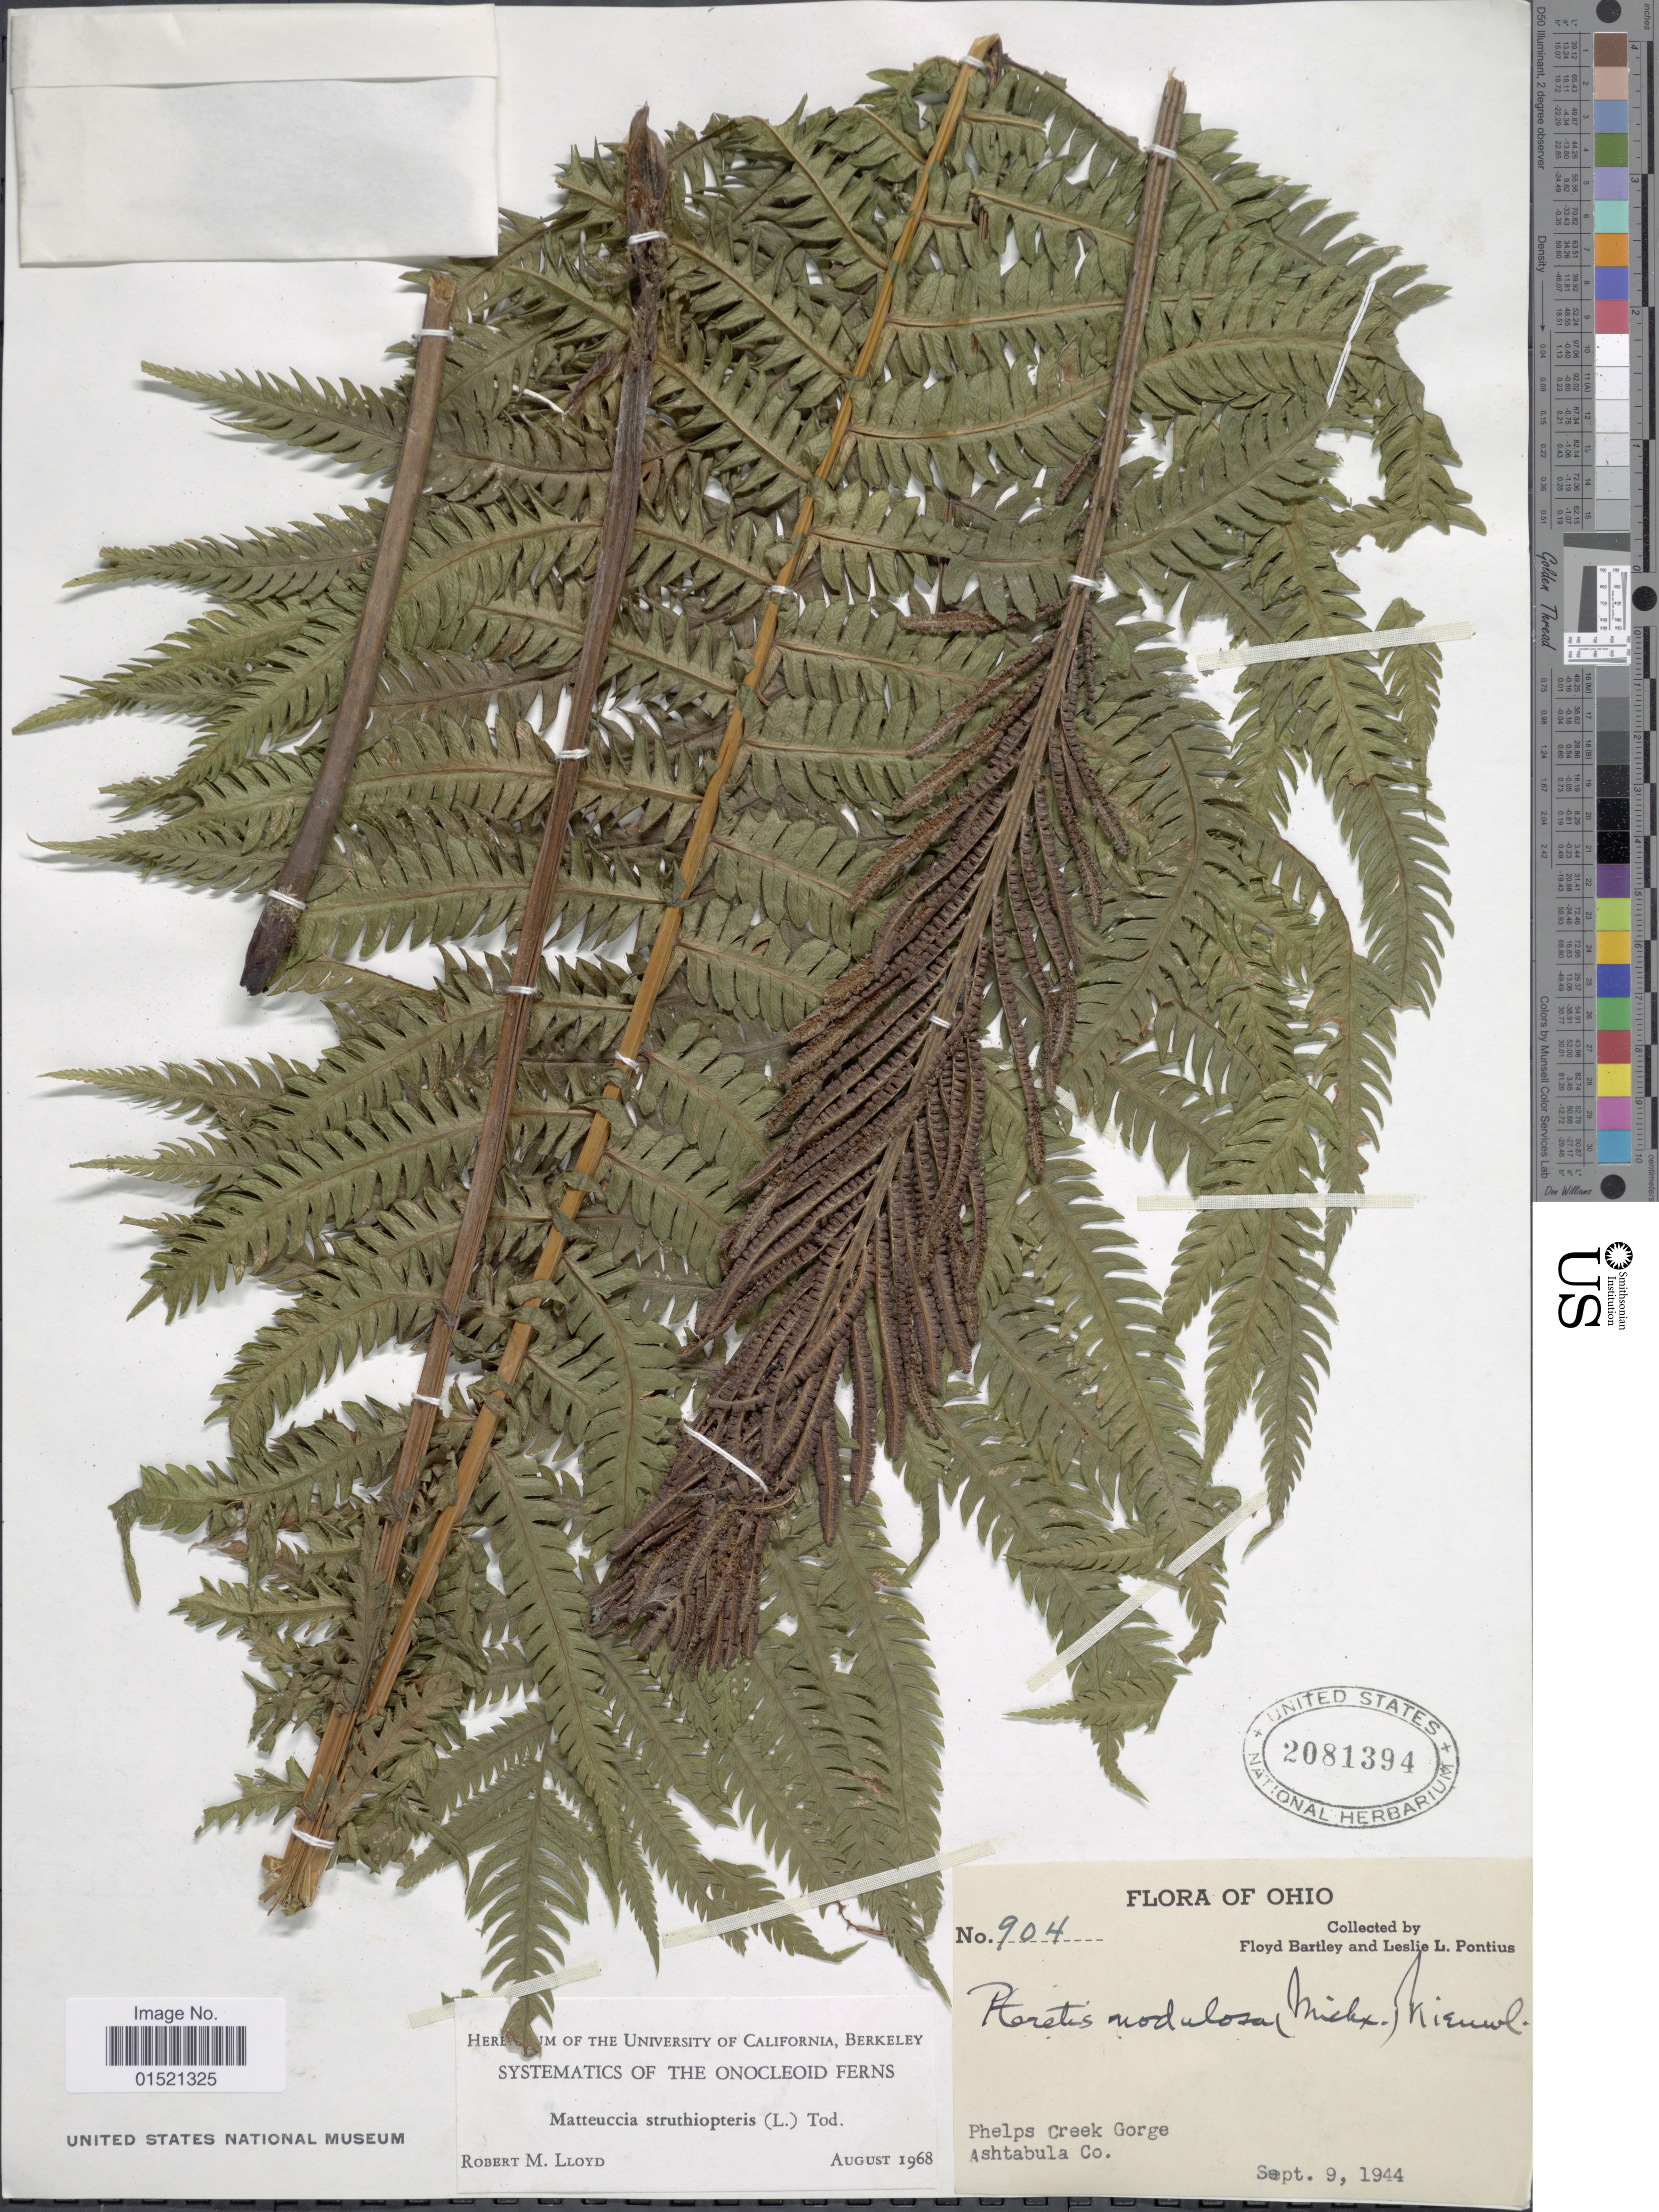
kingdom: Plantae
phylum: Tracheophyta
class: Polypodiopsida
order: Polypodiales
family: Onocleaceae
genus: Onoclea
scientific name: Onoclea sensibilis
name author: L.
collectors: F. Bartley & L. Pontius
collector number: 904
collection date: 1944-09-09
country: United States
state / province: Ohio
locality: Phelps Creek Gorge Ashtabula Co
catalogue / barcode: US 2081394